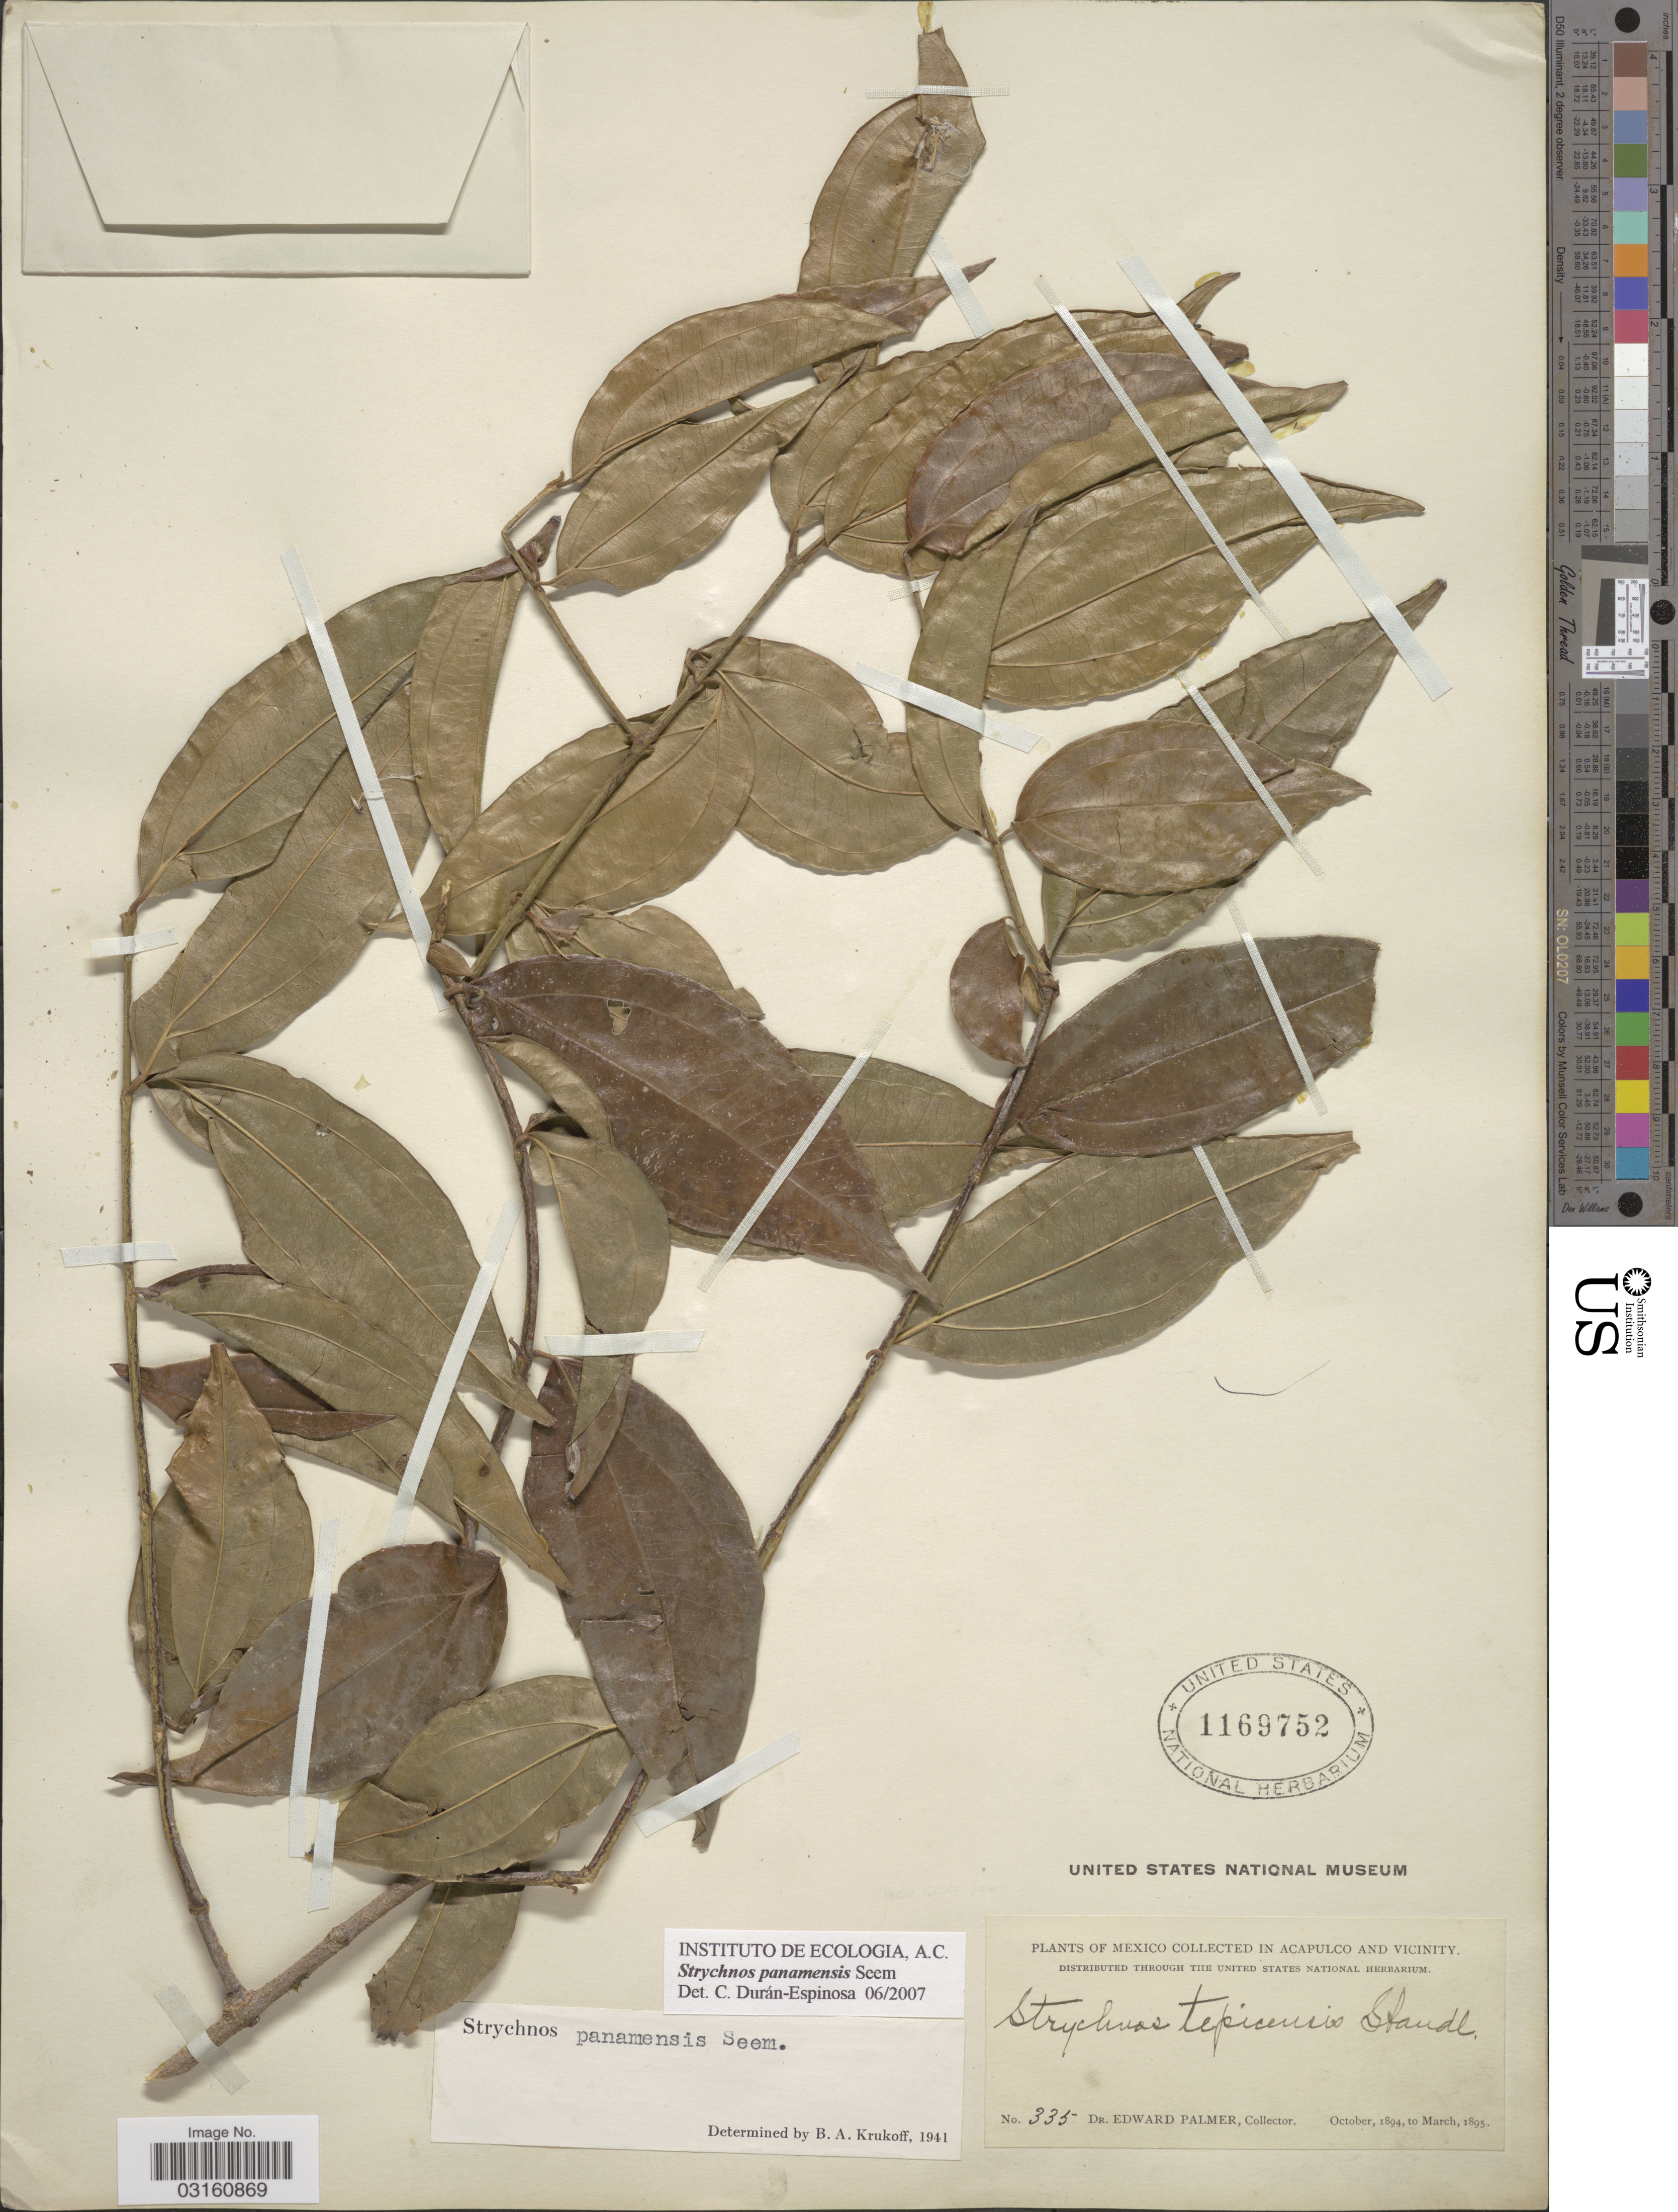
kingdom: Plantae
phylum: Tracheophyta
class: Magnoliopsida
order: Gentianales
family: Loganiaceae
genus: Strychnos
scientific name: Strychnos panamensis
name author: Seem.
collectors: E. Palmer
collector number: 335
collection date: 1894-10/1895-03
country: Mexico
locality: Acapulco and vicinity.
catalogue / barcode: US 1169752